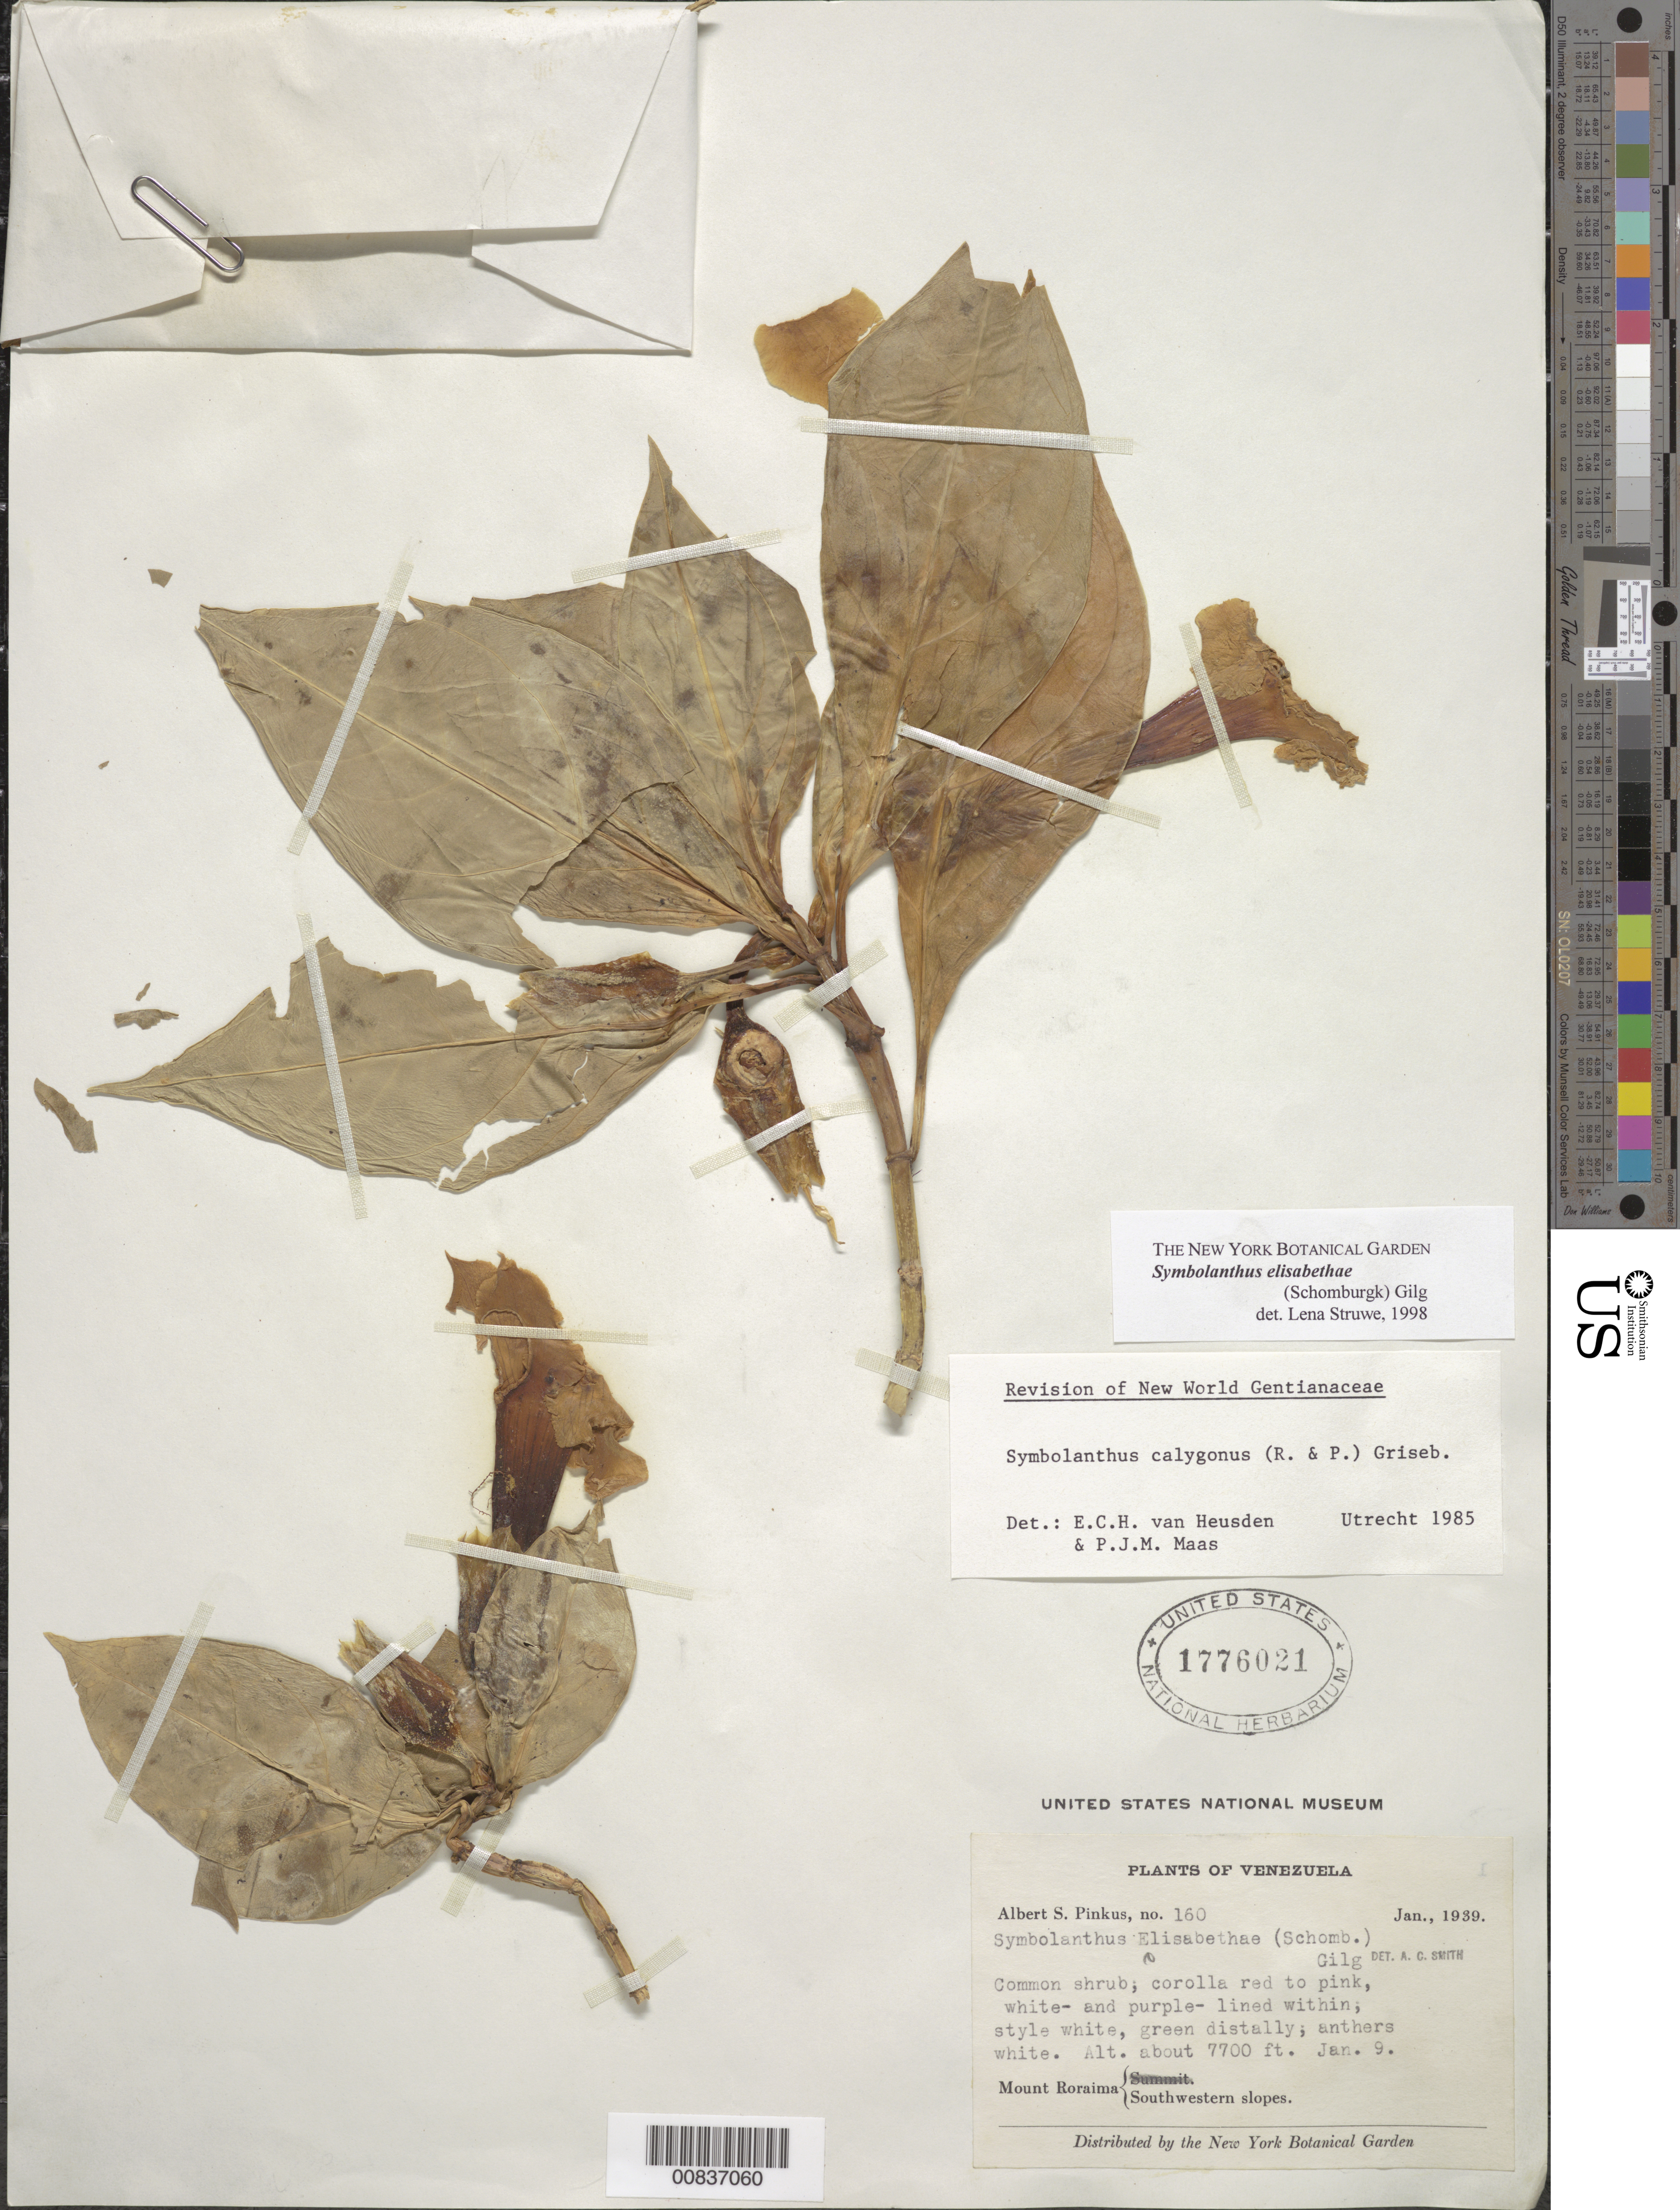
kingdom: Plantae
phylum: Tracheophyta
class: Magnoliopsida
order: Gentianales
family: Gentianaceae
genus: Symbolanthus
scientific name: Symbolanthus elisabethae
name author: (M.R. Schomb.) Gilg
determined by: Struwe, L.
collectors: A. Pinkus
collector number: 160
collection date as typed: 9-Jan-39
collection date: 1939-01-09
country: Venezuela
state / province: Bolívar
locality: Mt. Roraima, SW slopes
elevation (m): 2347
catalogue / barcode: US 1776021